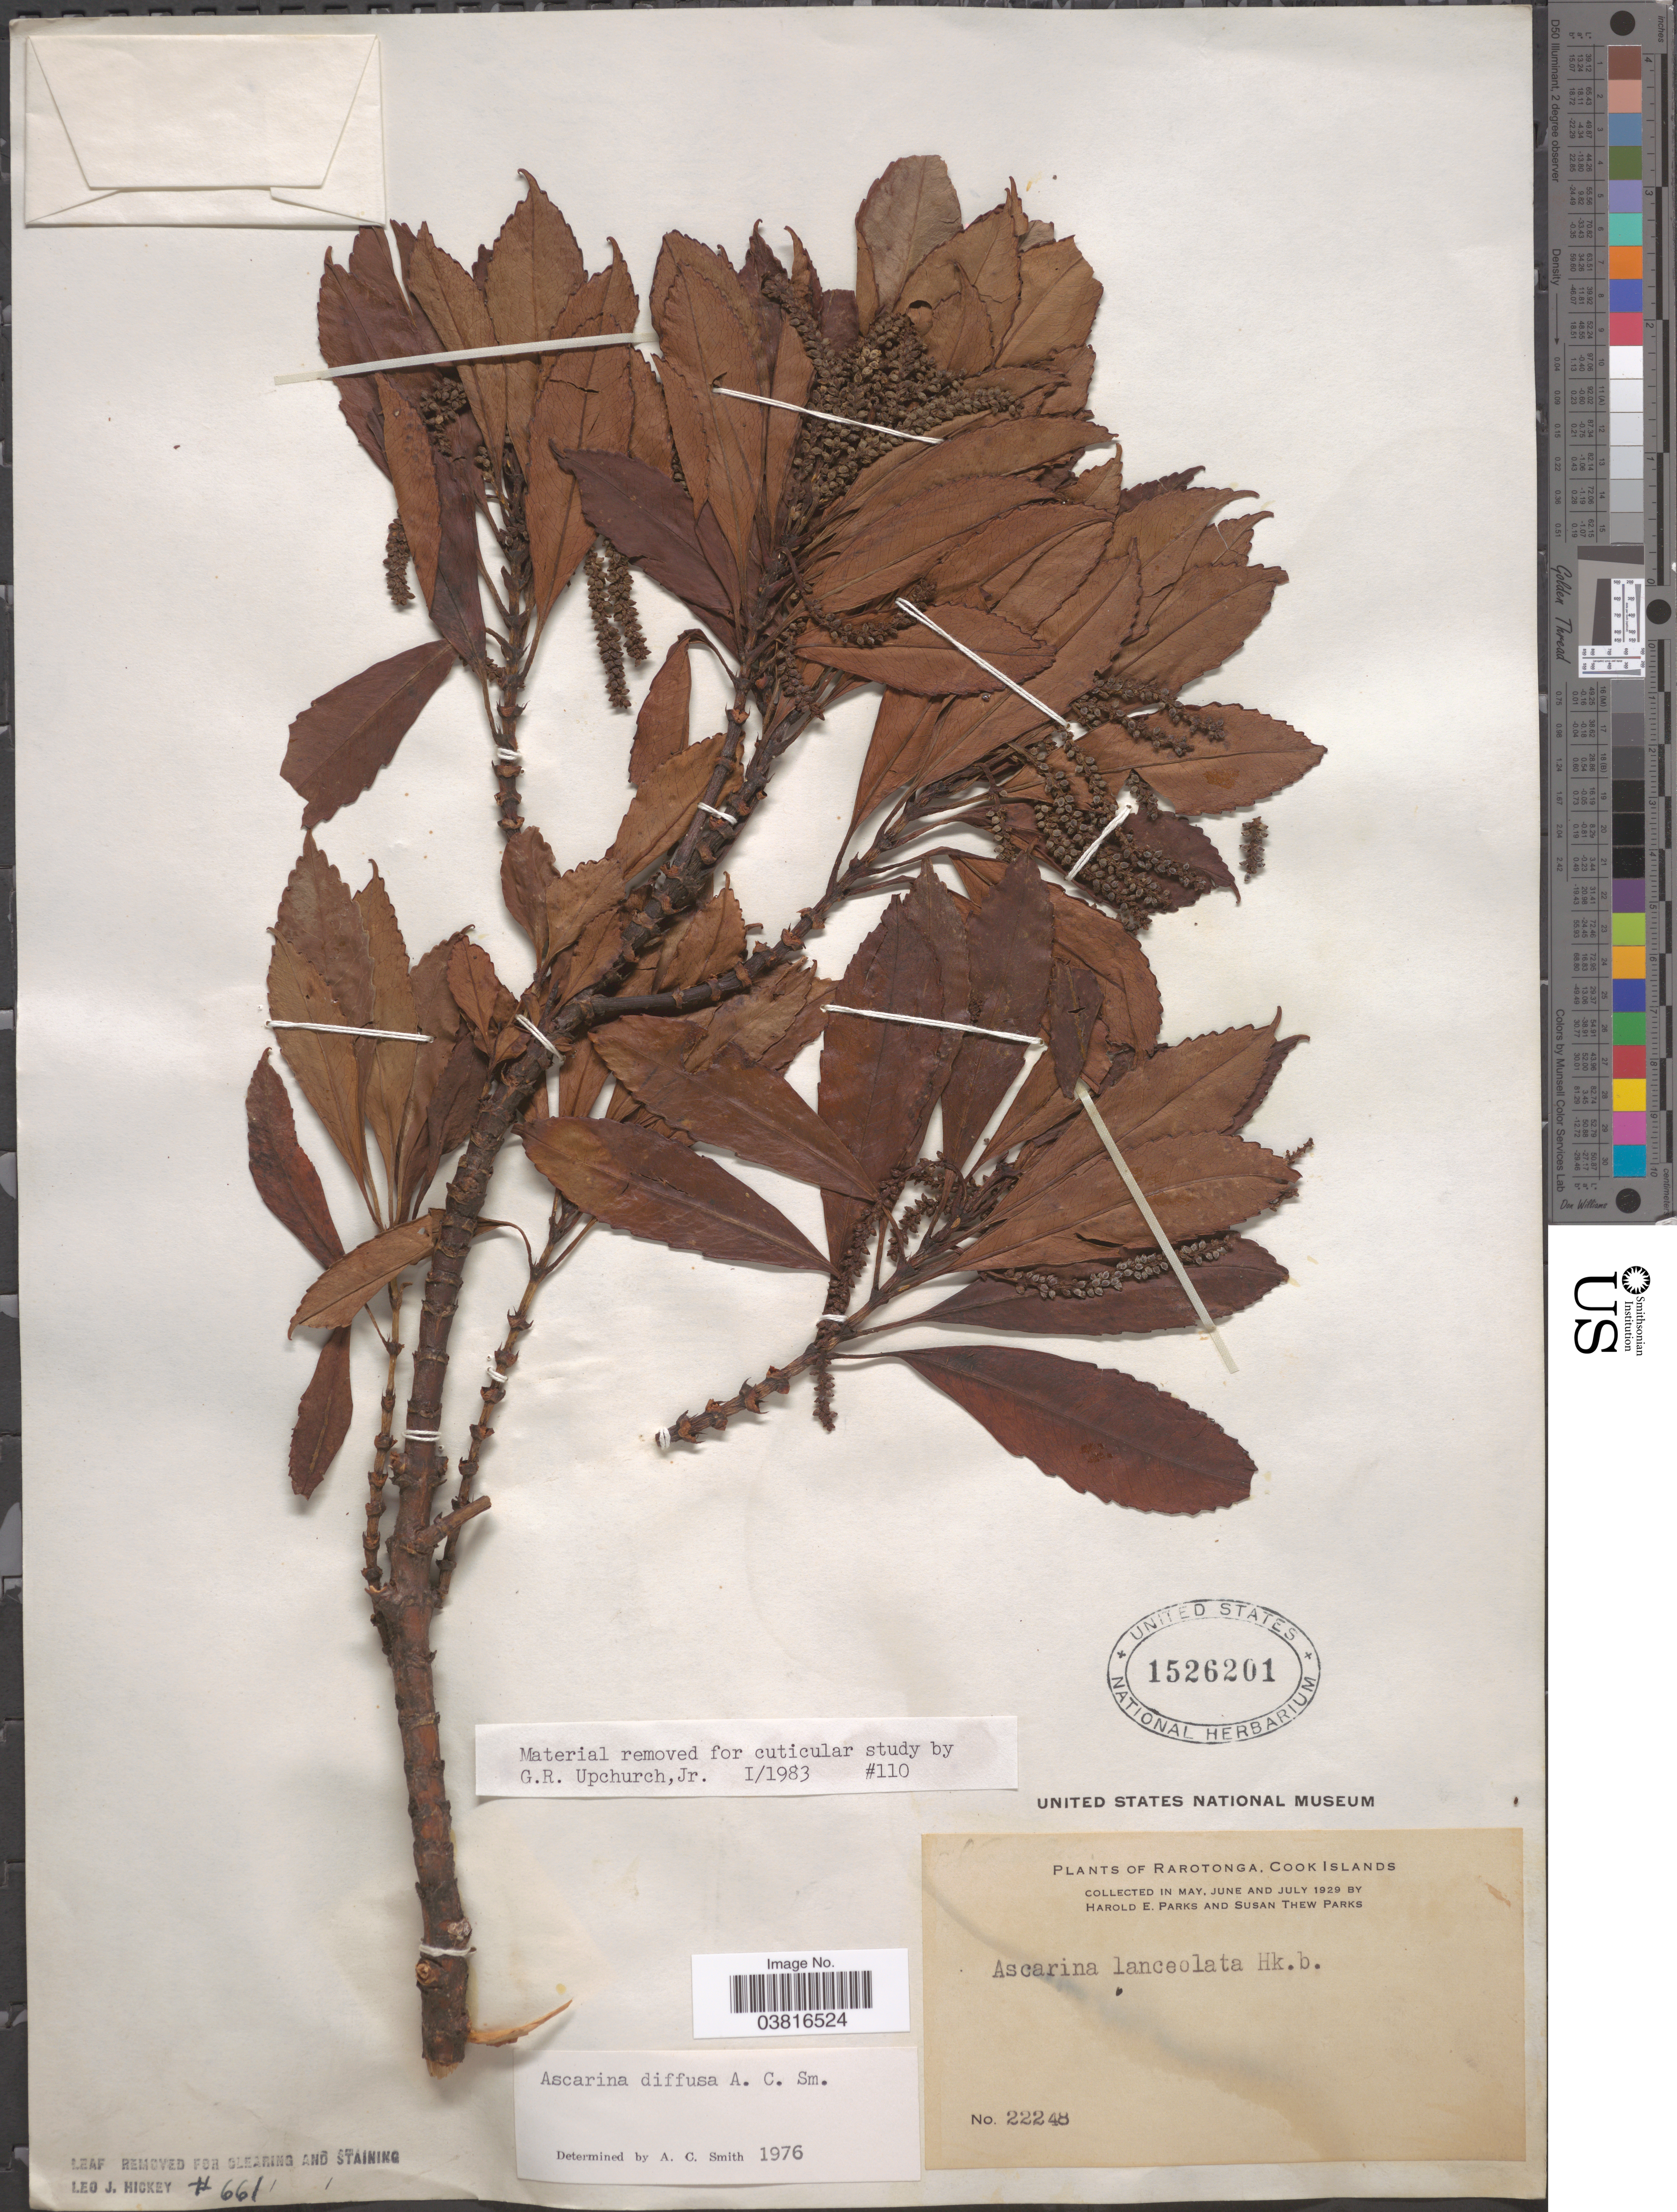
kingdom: Plantae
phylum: Tracheophyta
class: Magnoliopsida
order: Chloranthales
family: Chloranthaceae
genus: Ascarina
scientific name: Ascarina diffusa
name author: A.C. Sm.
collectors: H. E. Parks & S. Parks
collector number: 22248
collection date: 1929-05/1929-07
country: Cook Islands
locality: Rarotonga.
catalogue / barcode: US 1526201